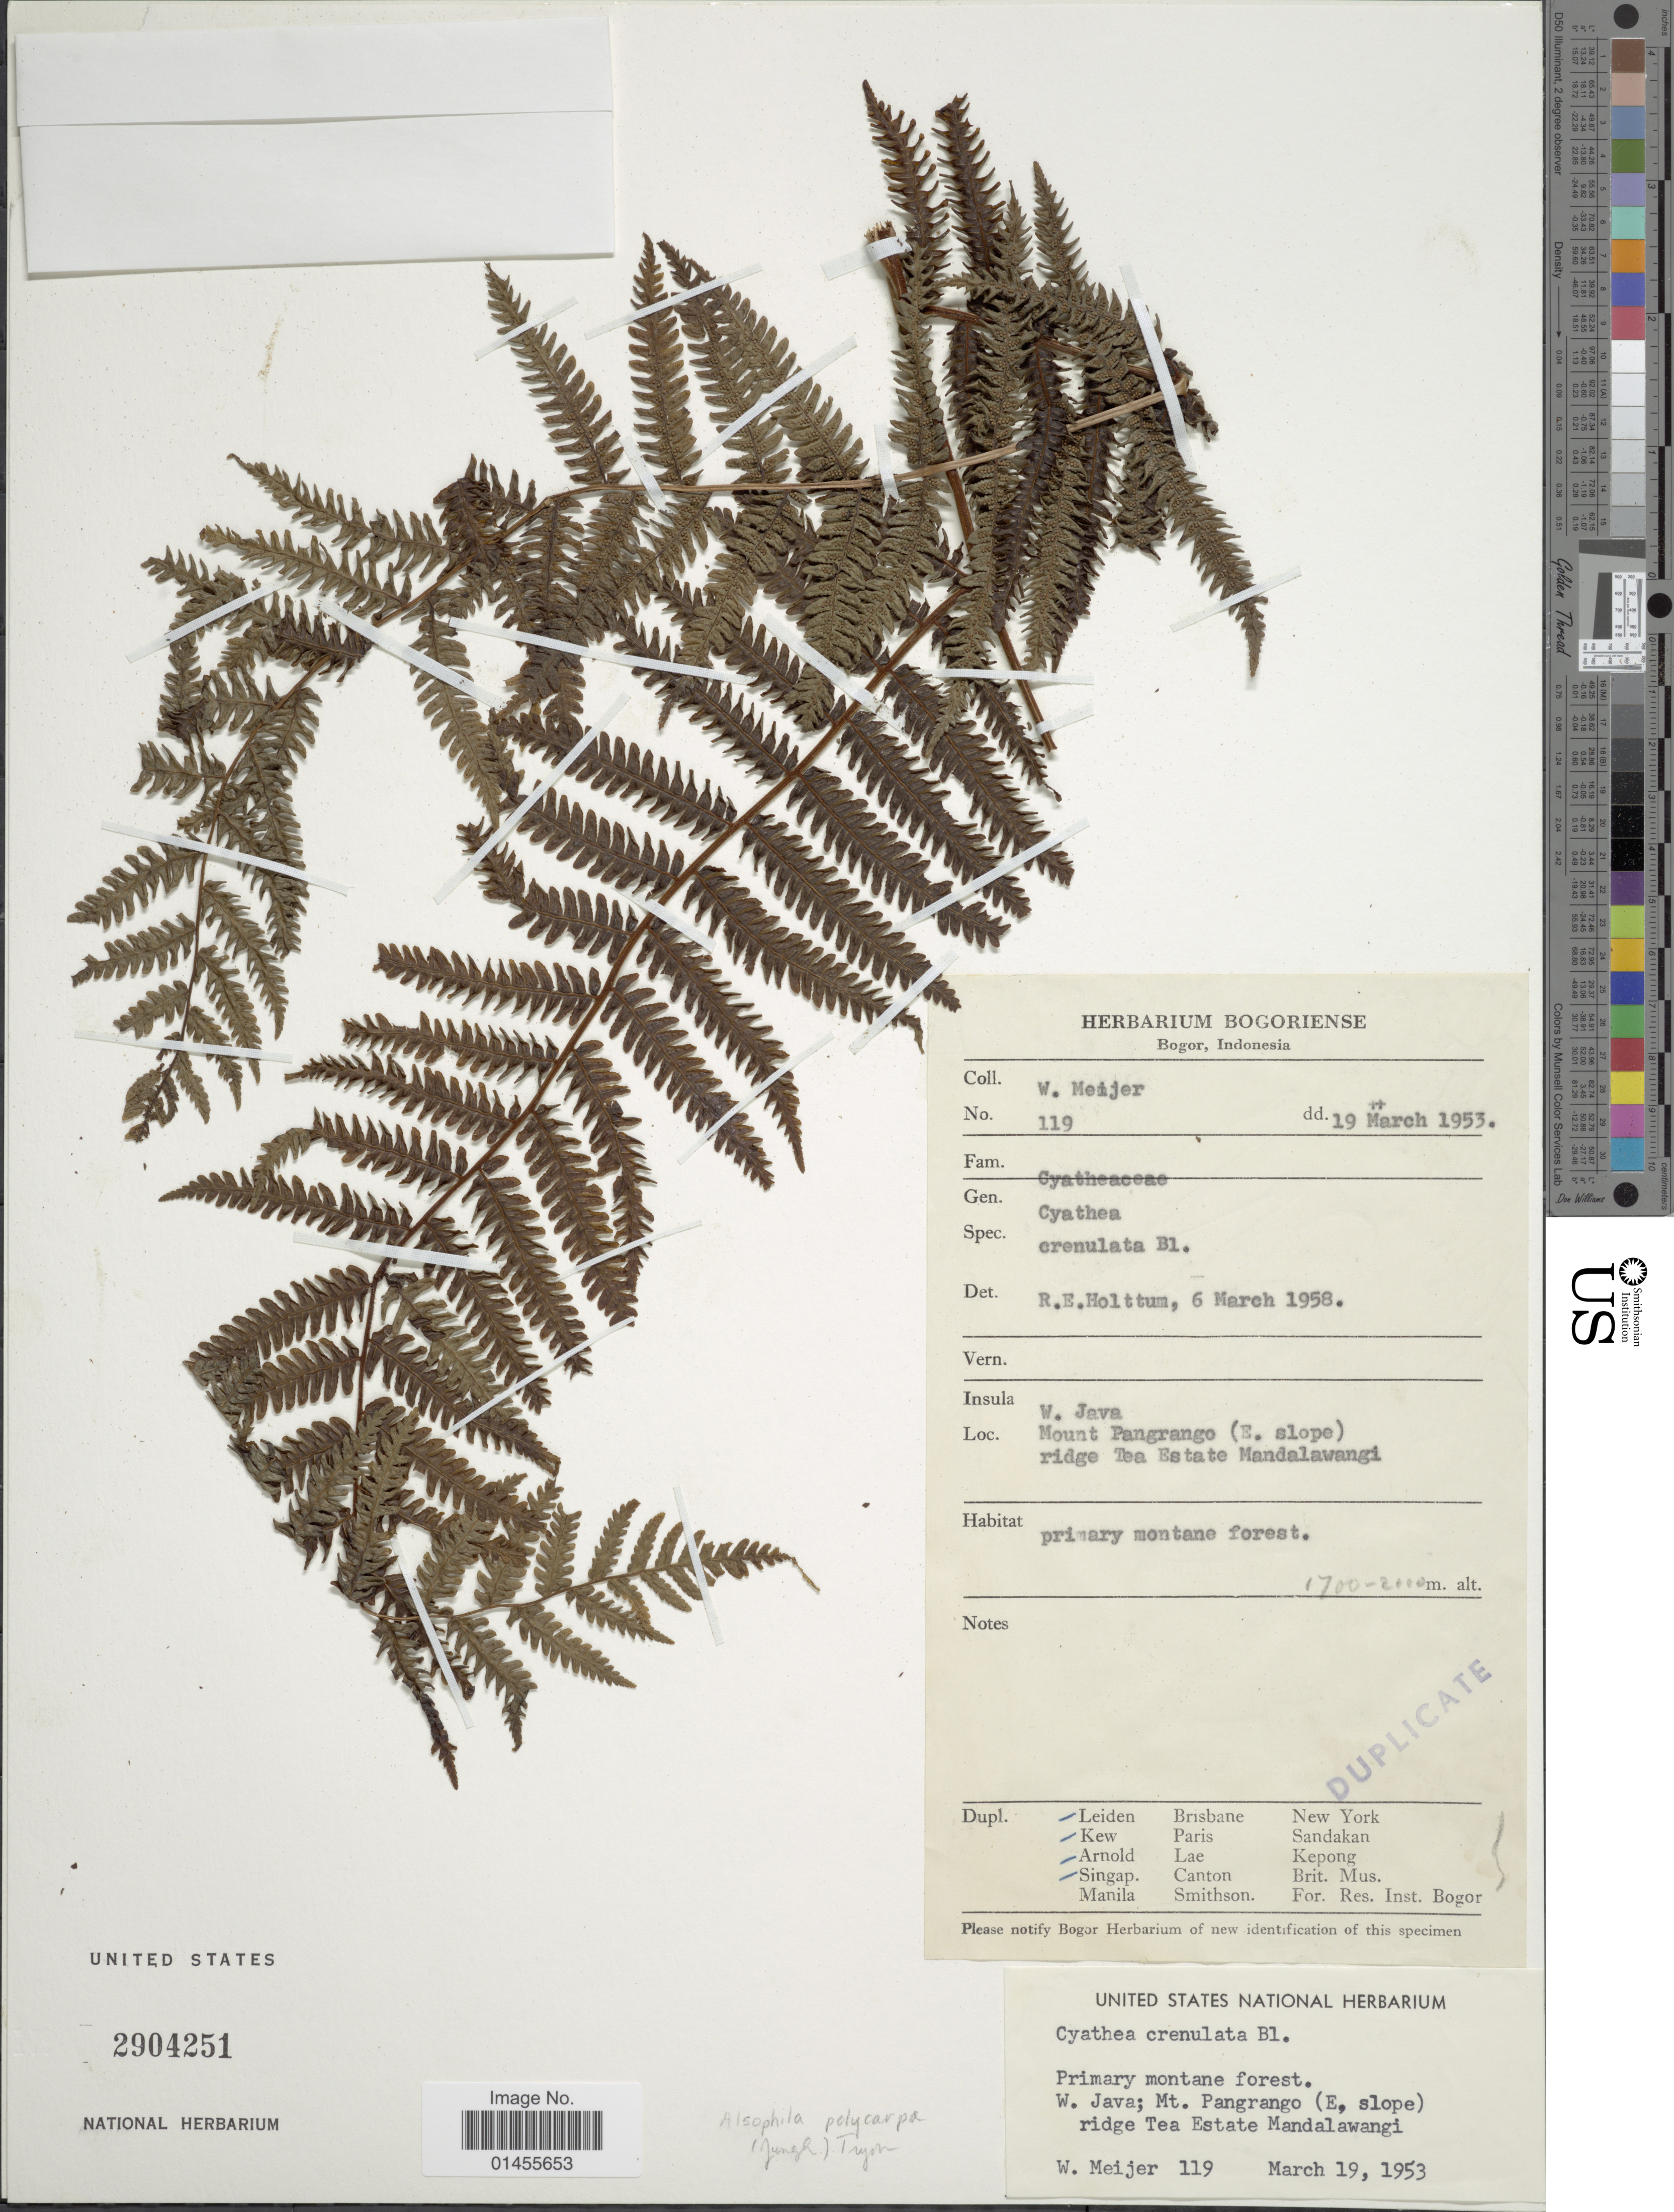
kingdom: Plantae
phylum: Tracheophyta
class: Polypodiopsida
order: Cyatheales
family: Cyatheaceae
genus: Alsophila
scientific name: Alsophila polycarpa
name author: (Jungh.) R.M. Tryon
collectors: W. Meijer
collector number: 119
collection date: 1953-03-09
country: Indonesia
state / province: Java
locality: W. Java; Mt. Pangranga (E. slope) ridge Tea Estate Mandalawangi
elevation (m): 1700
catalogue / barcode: US 2904251